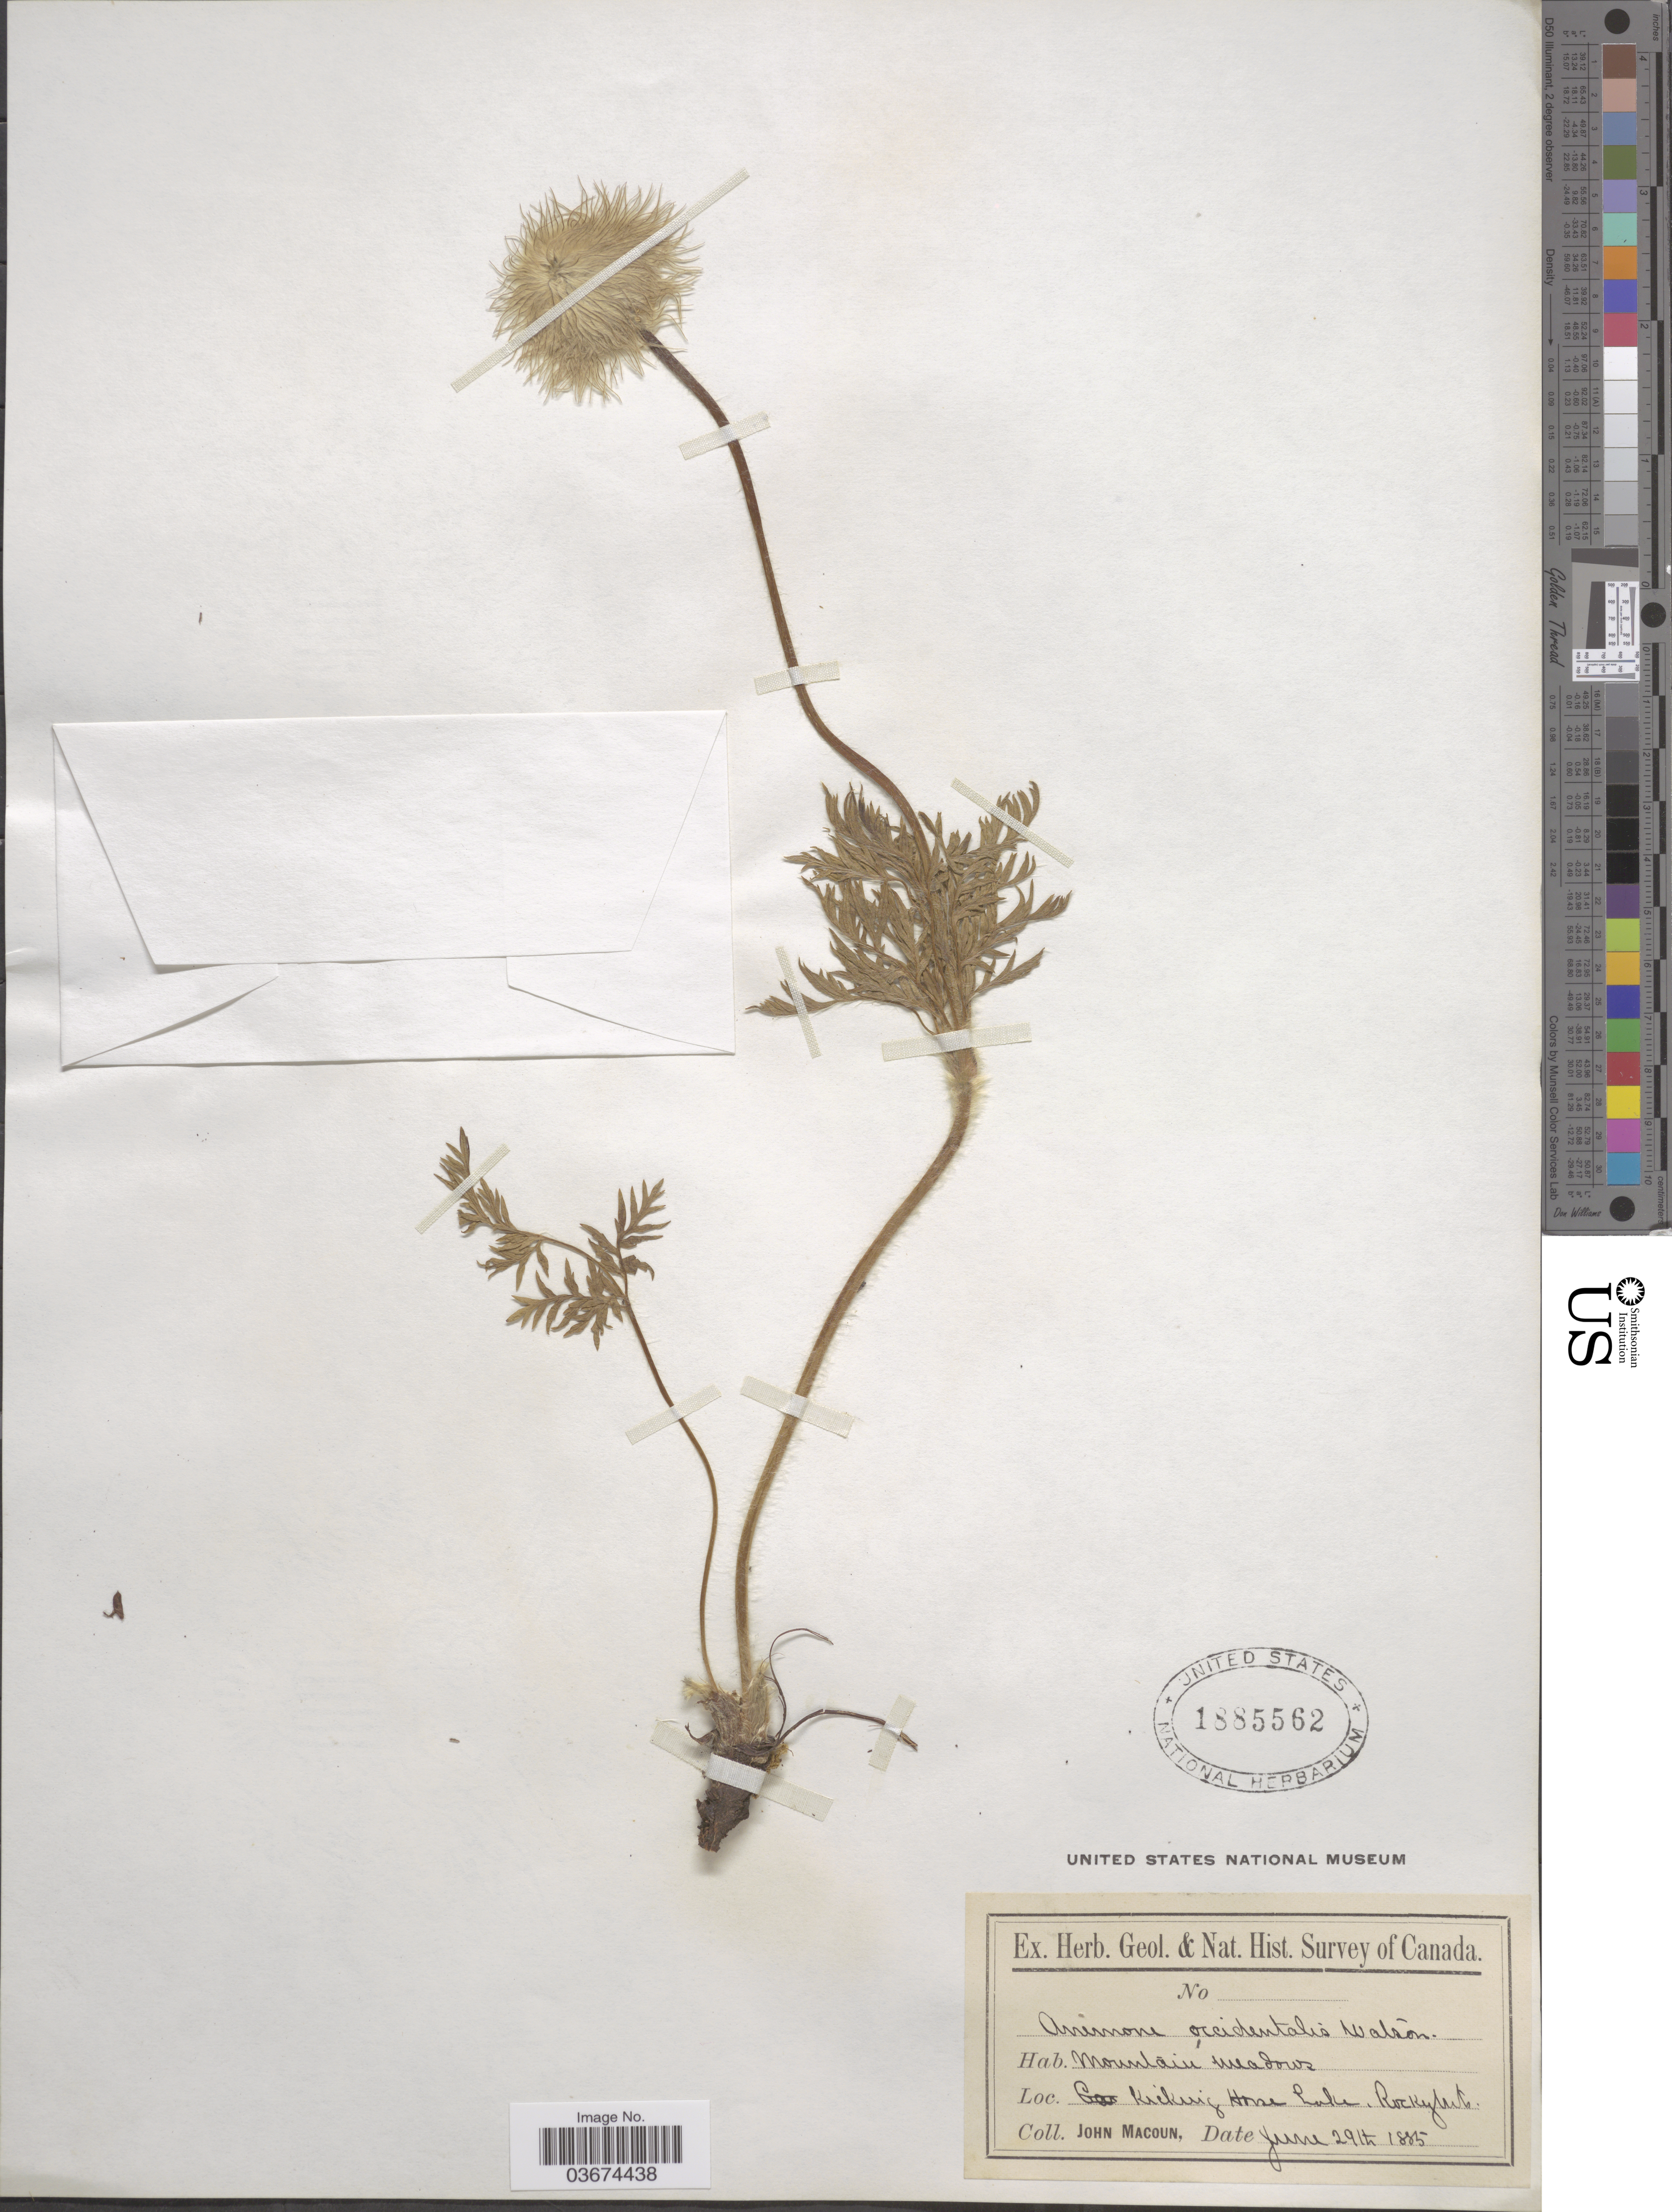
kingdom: Plantae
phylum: Tracheophyta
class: Magnoliopsida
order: Ranunculales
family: Ranunculaceae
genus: Pulsatilla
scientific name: Pulsatilla occidentalis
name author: (S. Watson) Freyn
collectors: J. Macoun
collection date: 1885-06-29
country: Canada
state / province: Alberta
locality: Kicking Horse Lake, Rocky Mts.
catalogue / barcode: US 1885562